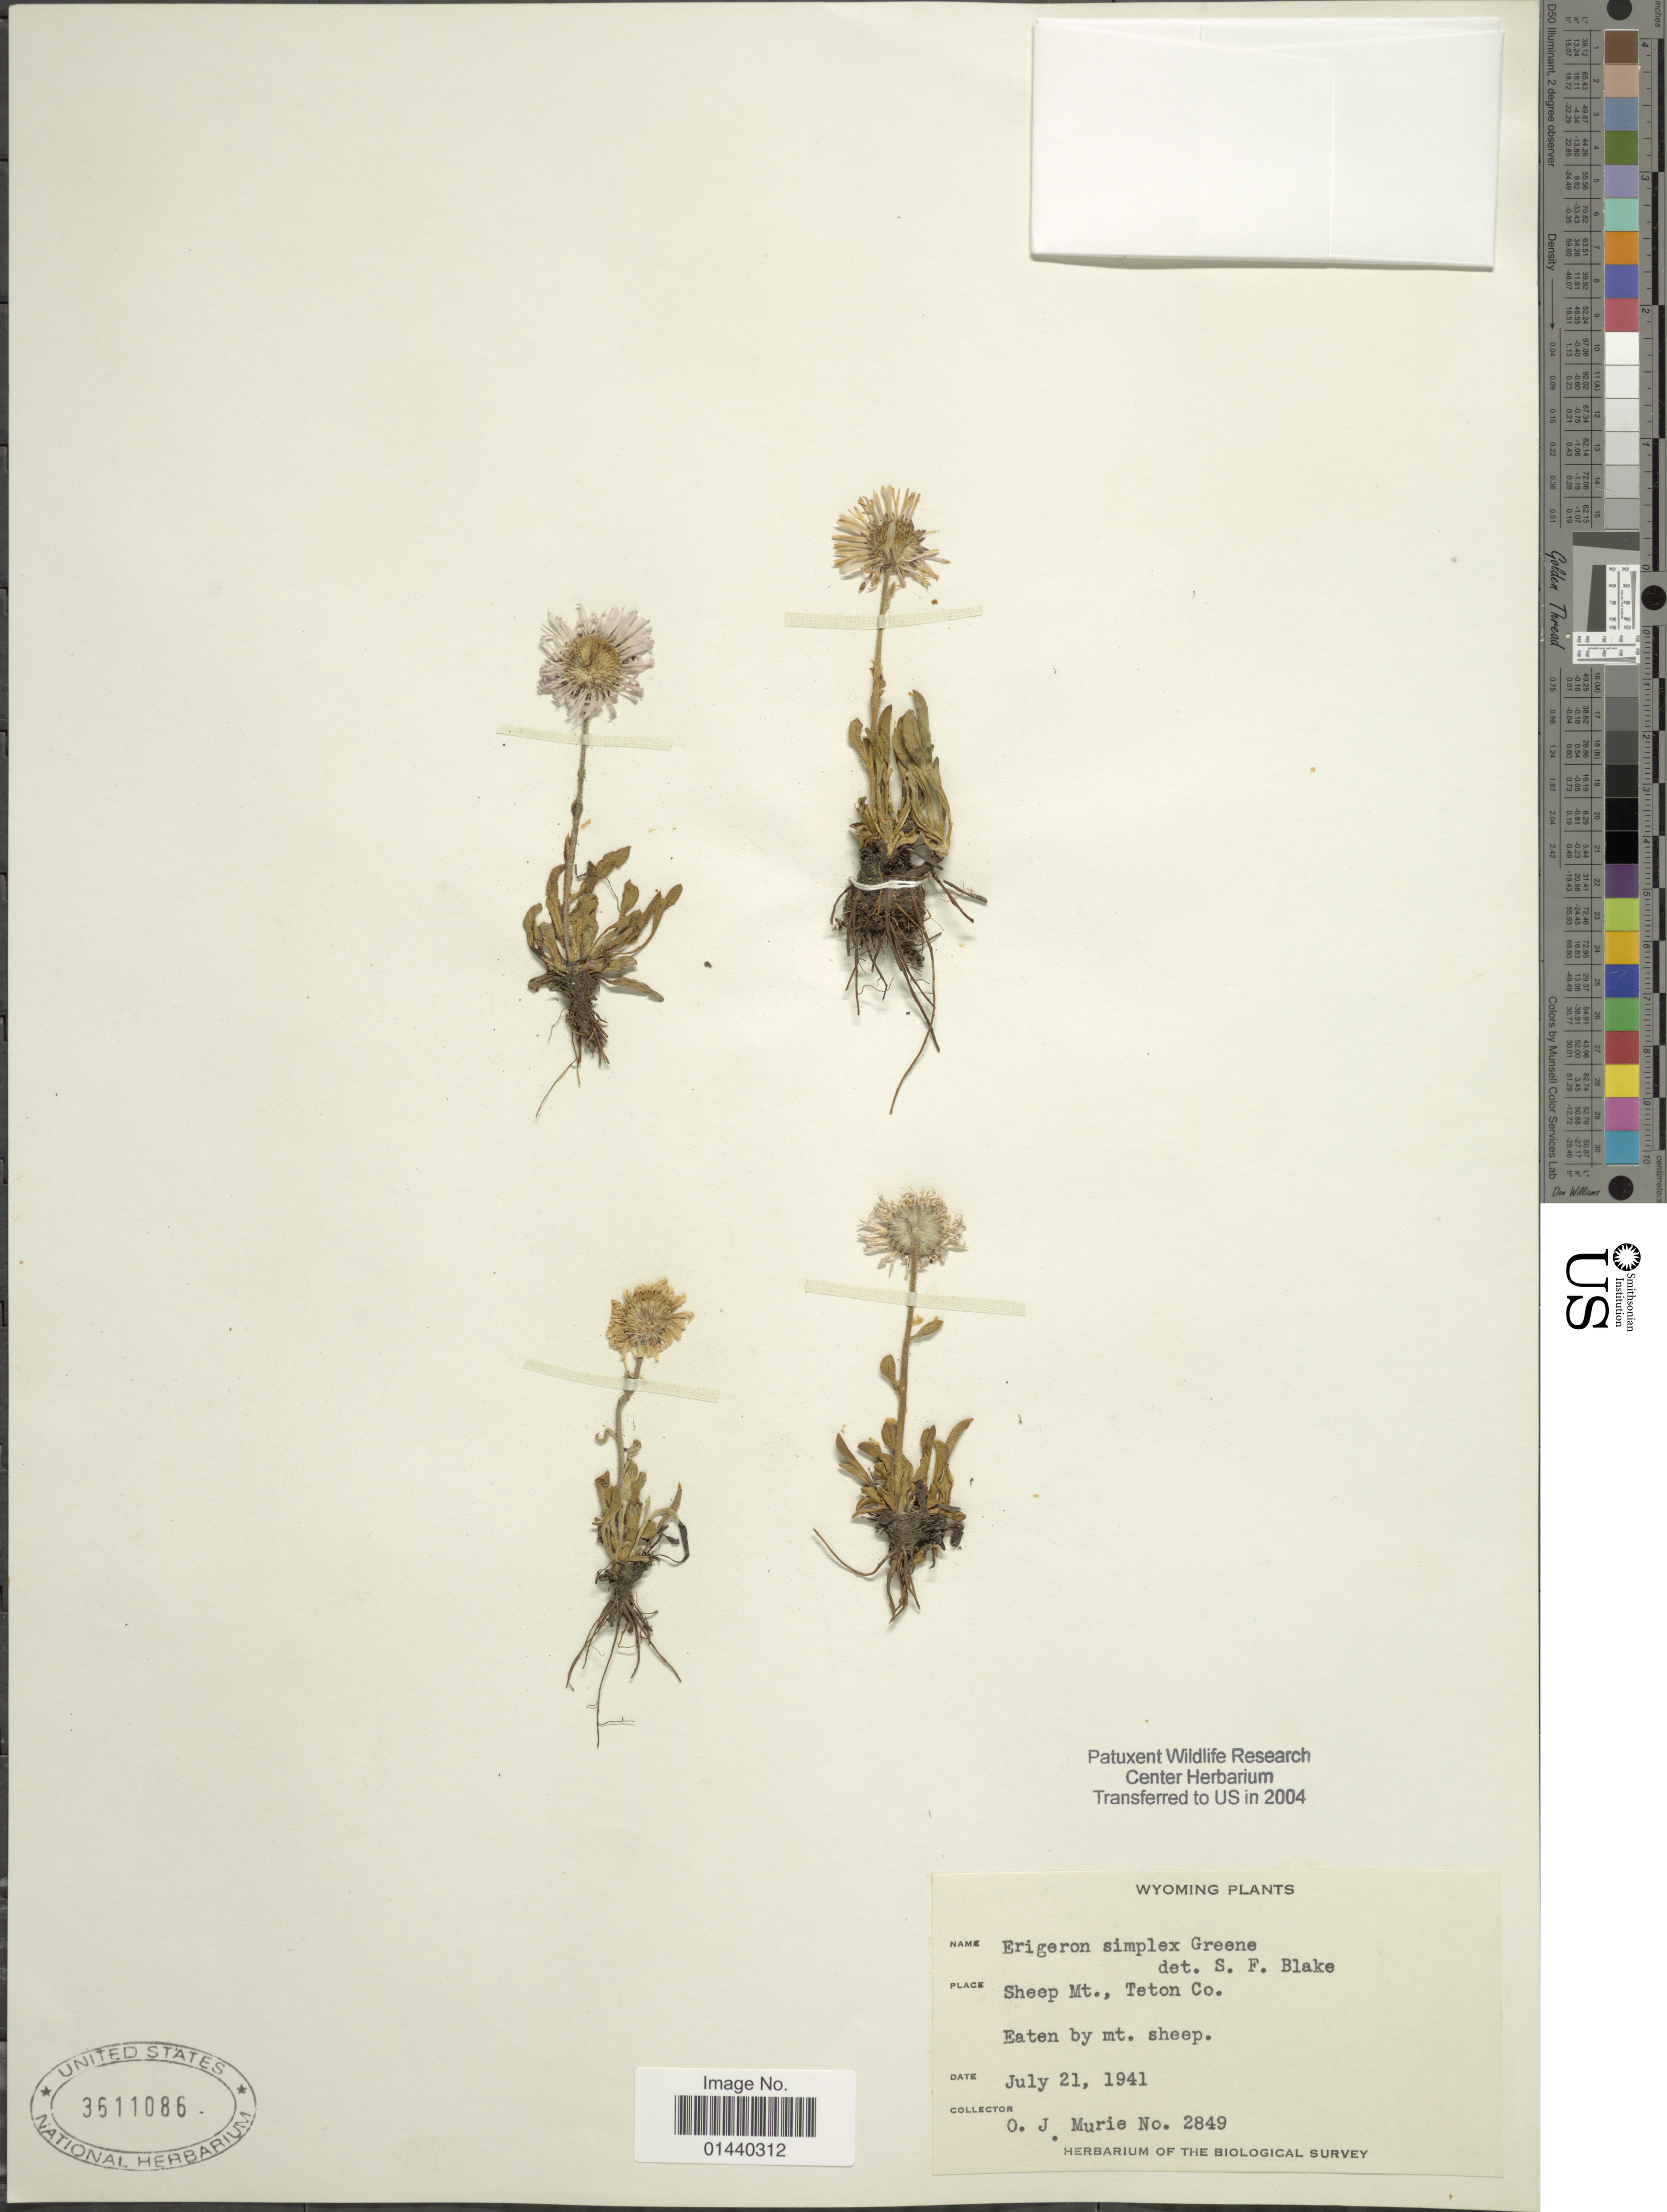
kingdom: Plantae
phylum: Tracheophyta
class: Magnoliopsida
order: Asterales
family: Asteraceae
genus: Erigeron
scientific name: Erigeron simplex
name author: Greene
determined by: Blake, S. F.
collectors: O. Murie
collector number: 2849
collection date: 1941-07-21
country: United States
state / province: Wyoming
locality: Sheep Mt., Teton Co.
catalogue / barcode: US 3611086